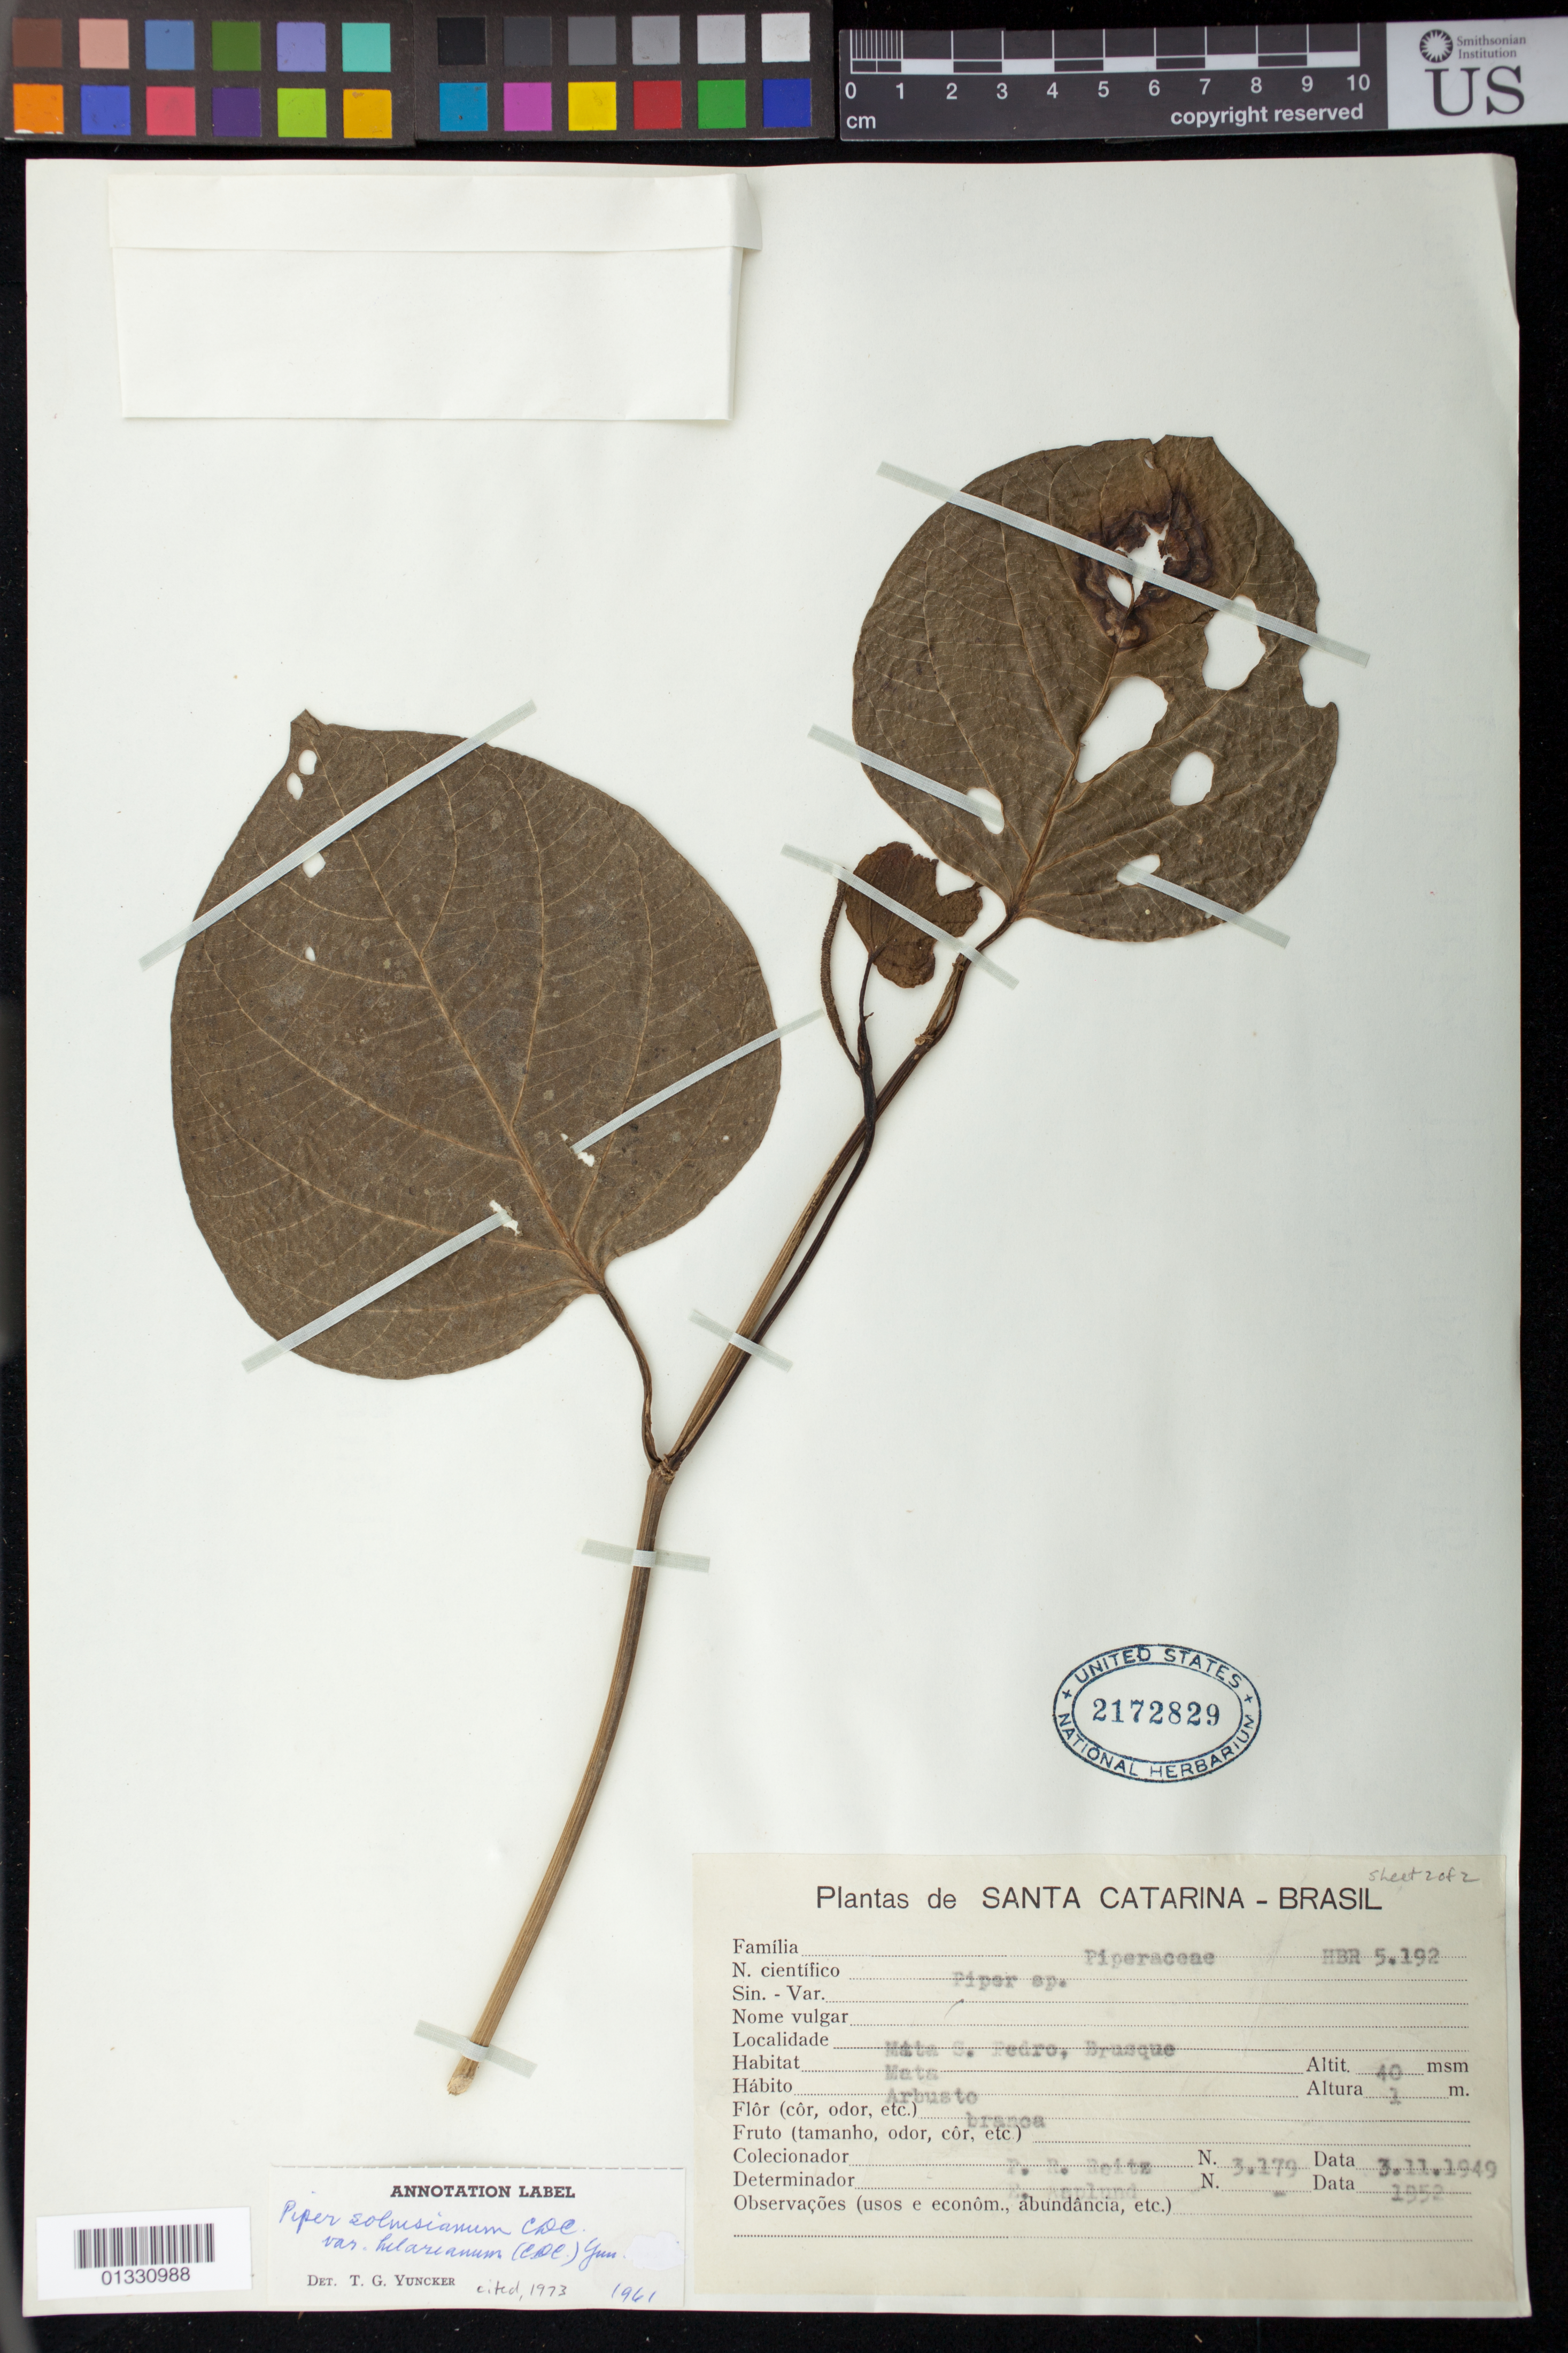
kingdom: Plantae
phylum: Tracheophyta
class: Magnoliopsida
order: Piperales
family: Piperaceae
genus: Piper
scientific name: Piper solmsianum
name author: C. DC.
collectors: R. Reitz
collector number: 3179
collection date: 1949-11-03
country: Brazil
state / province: Santa Catarina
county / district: Brusque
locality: Mata S. Pedro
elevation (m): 40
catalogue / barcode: US 2172829